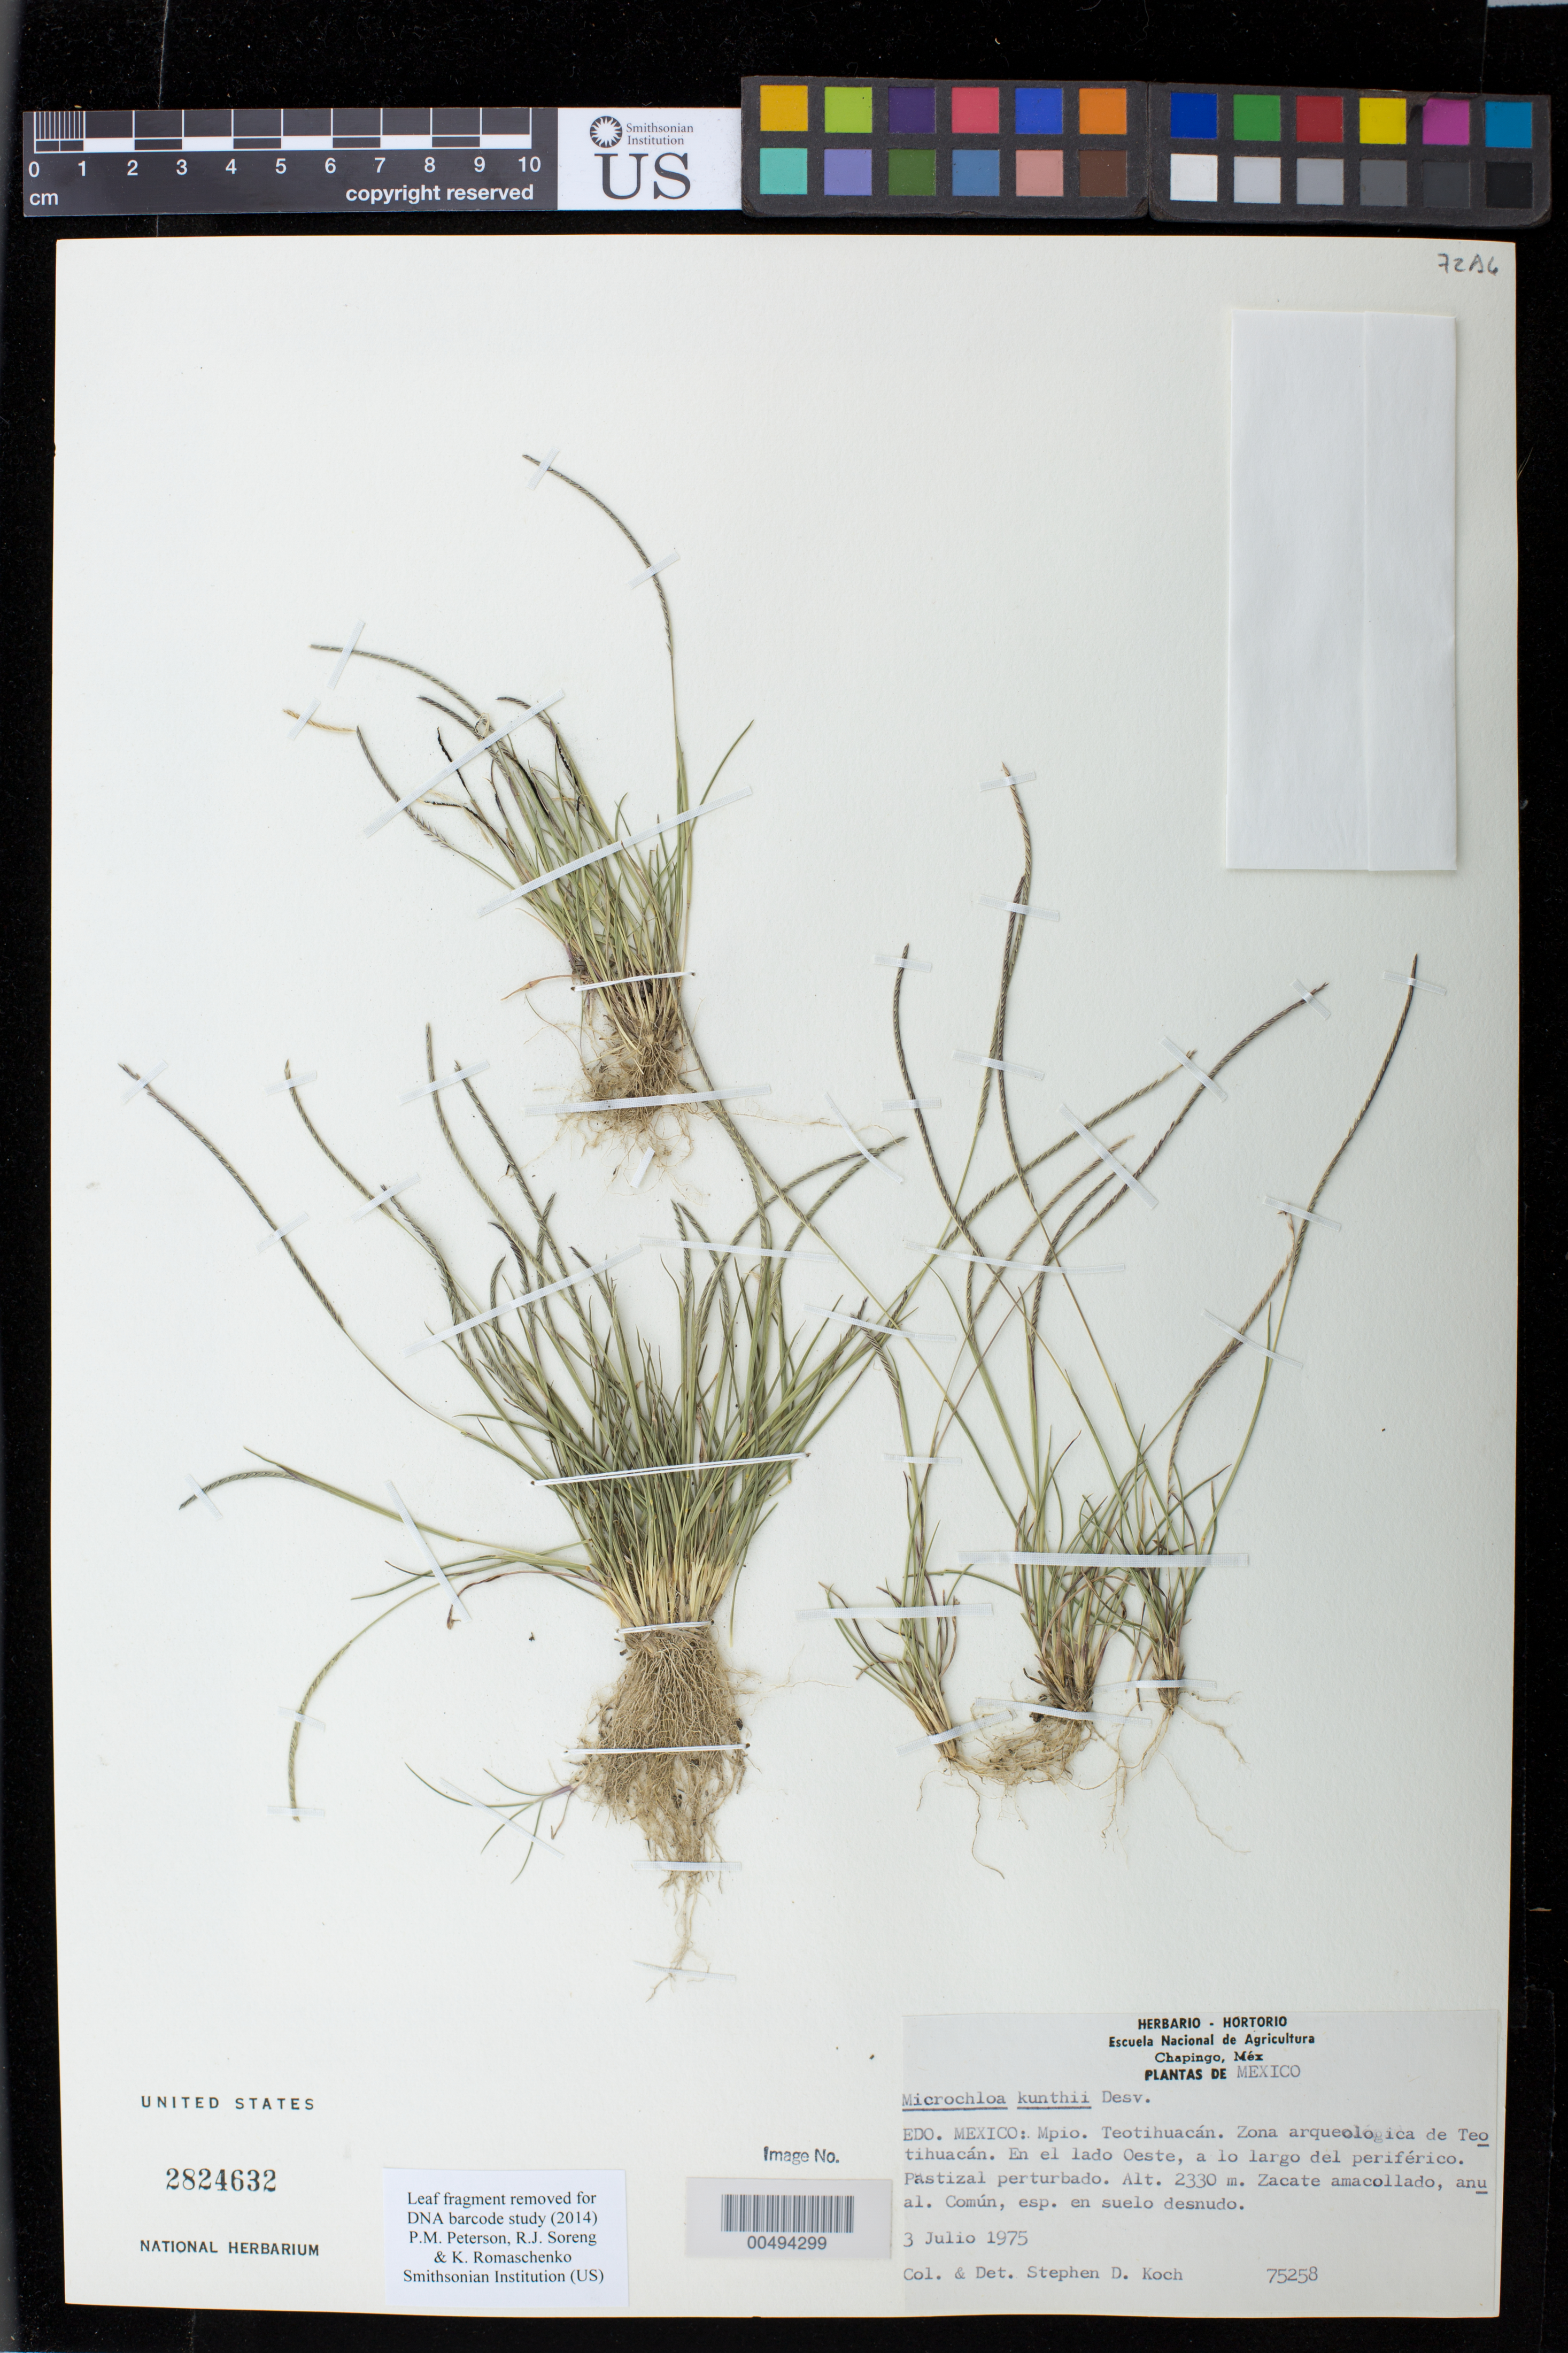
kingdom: Plantae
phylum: Tracheophyta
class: Liliopsida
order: Poales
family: Poaceae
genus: Microchloa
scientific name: Microchloa kunthii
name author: Desv.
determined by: Koch, S. D.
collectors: S. D. Koch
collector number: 75258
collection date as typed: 3 Jul 1975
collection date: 1975-07-03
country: Mexico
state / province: México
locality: Mpio. Teotihuacán, Zona arqueologica de Teotihuacán. En el lado Oeste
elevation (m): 2330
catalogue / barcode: US 2824632